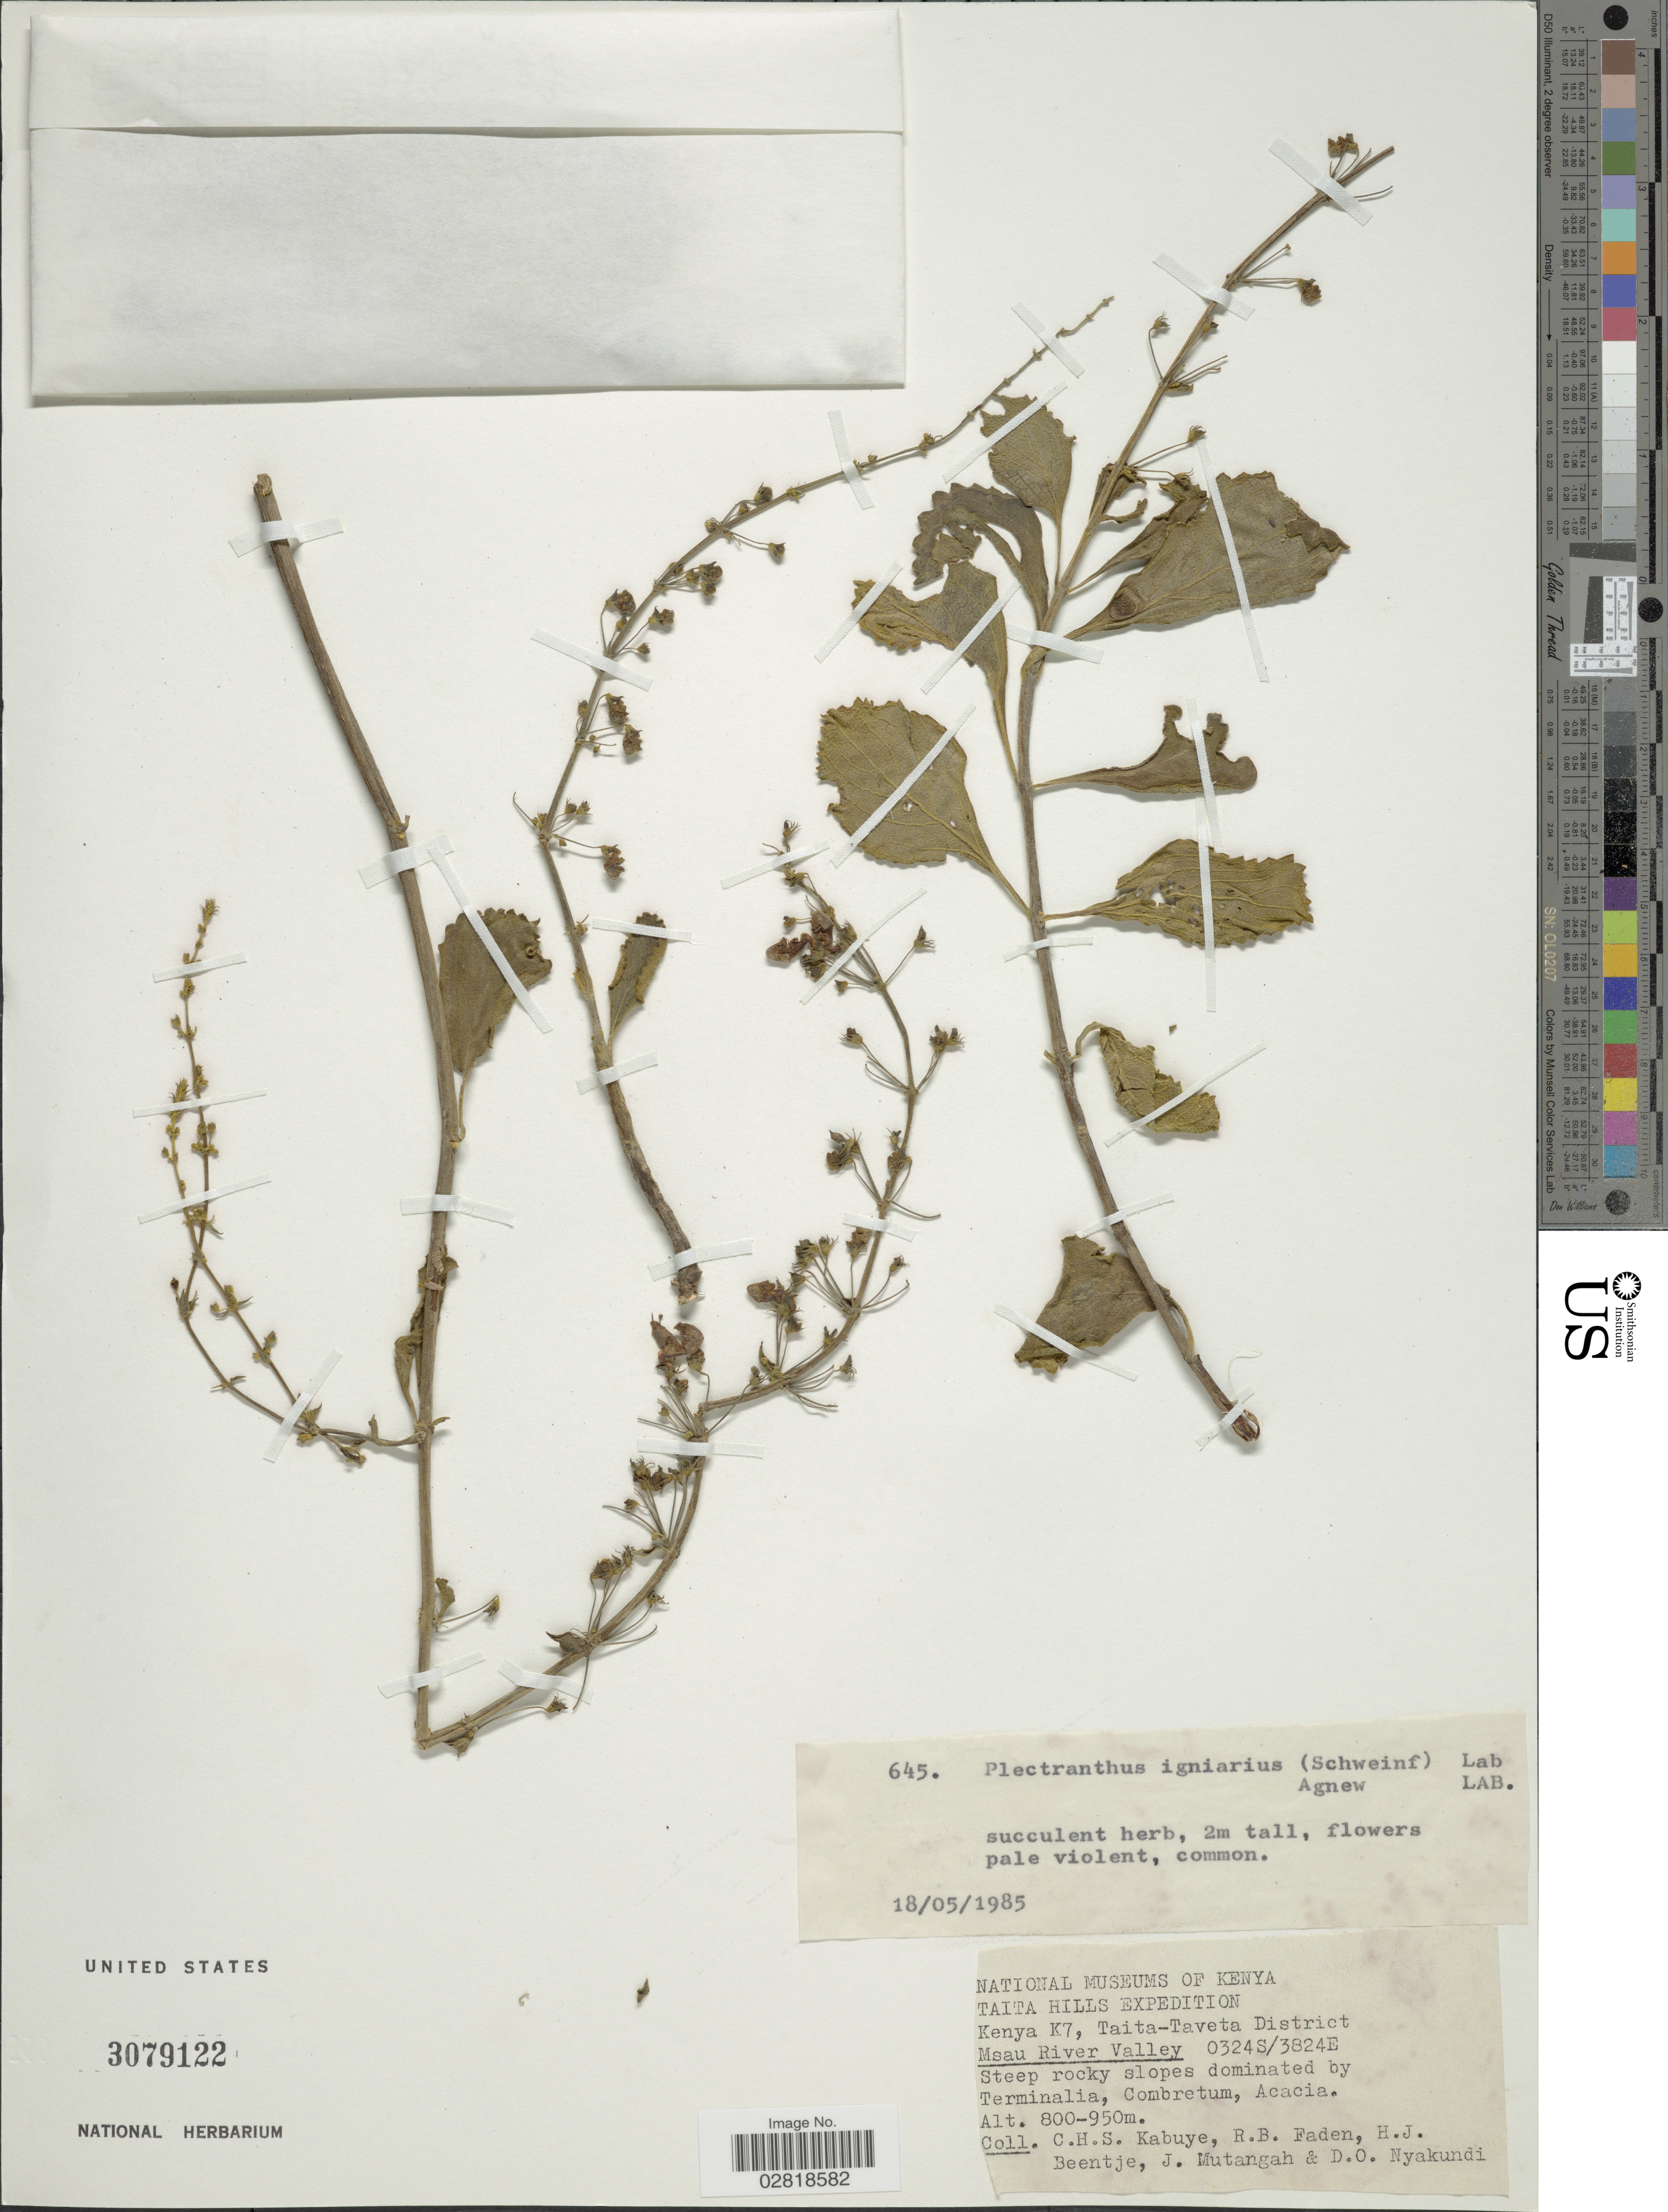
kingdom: Plantae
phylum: Tracheophyta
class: Magnoliopsida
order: Lamiales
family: Lamiaceae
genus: Plectranthus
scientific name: Plectranthus igniarius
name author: (Schweinf.) Agnew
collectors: C. Kabuye, R. B. Faden, H. J. Beentje, J. Mutangah & D. Nyakundi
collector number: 645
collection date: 1985-08-18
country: Kenya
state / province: Taita Taveta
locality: Taita Hills. K7, Taita-Taveta District. Msau River Valley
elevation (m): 800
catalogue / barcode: US 3079122